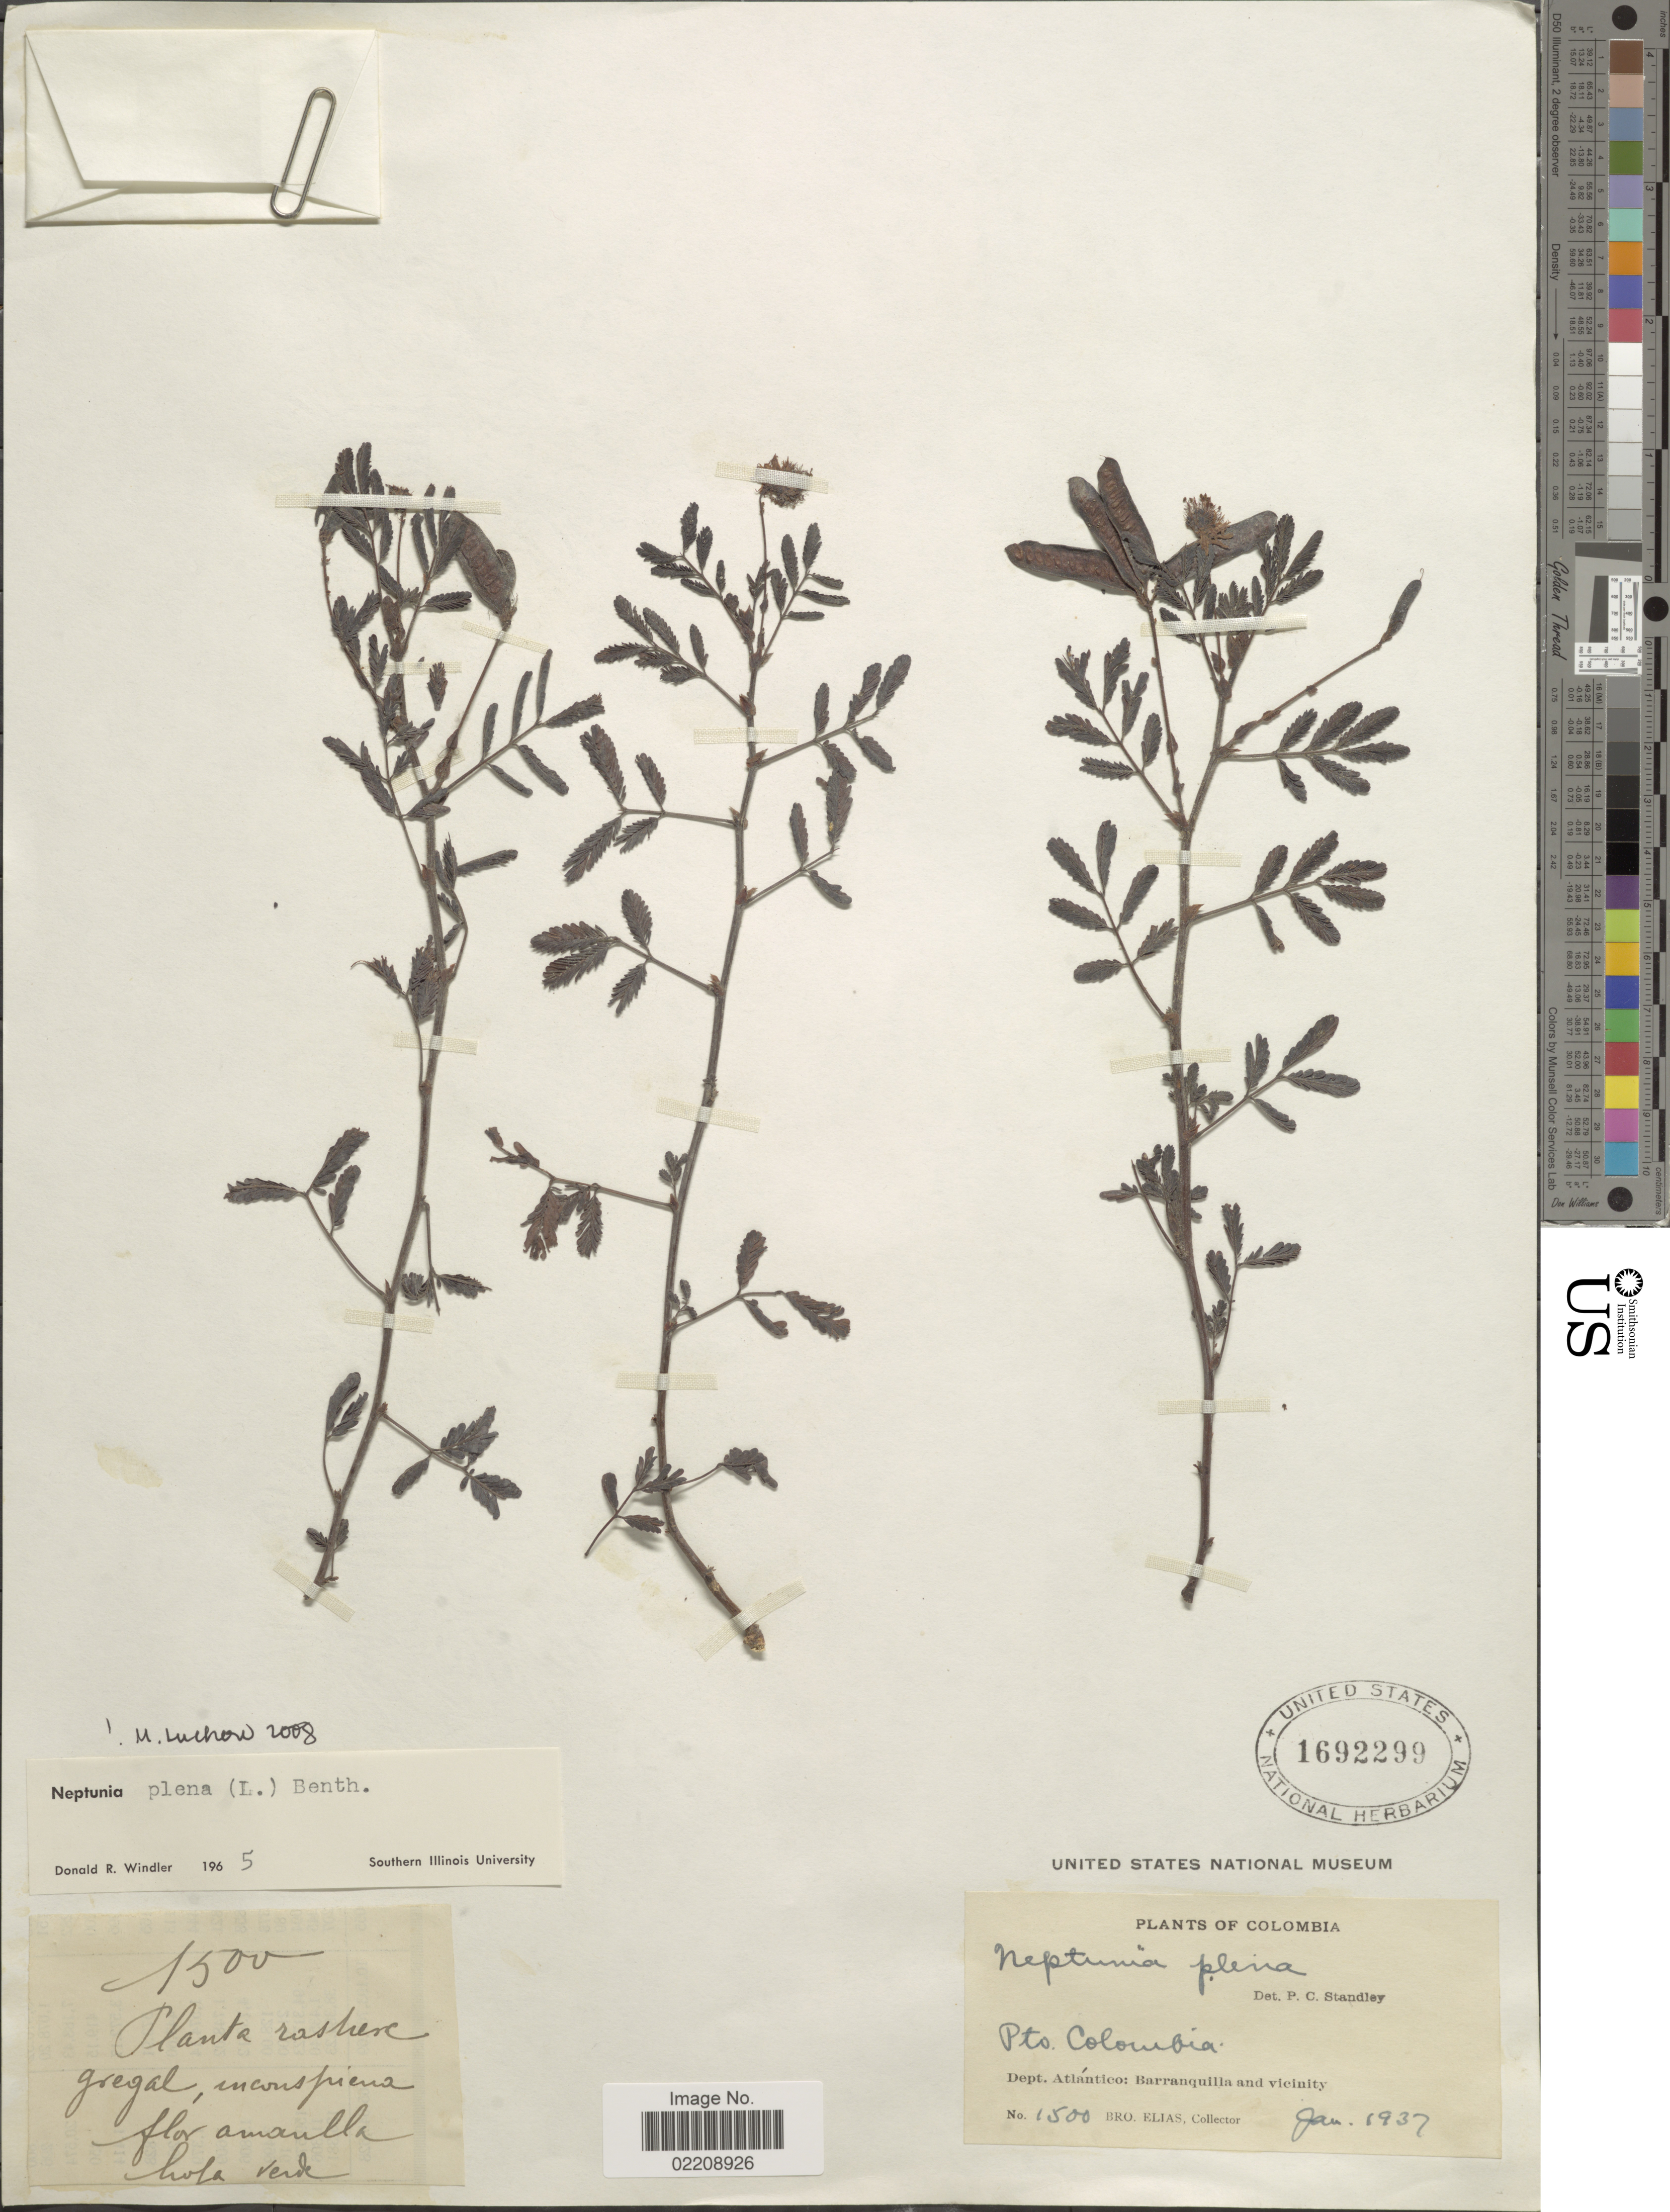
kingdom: Plantae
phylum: Tracheophyta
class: Magnoliopsida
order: Fabales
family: Fabaceae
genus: Neptunia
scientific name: Neptunia plena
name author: (L.) Benth.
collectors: Bro. Elias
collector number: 1500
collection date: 1937-01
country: Colombia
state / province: Atlántico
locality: Pto. Colombia, Barranquilo and vicinity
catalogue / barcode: US 1692299